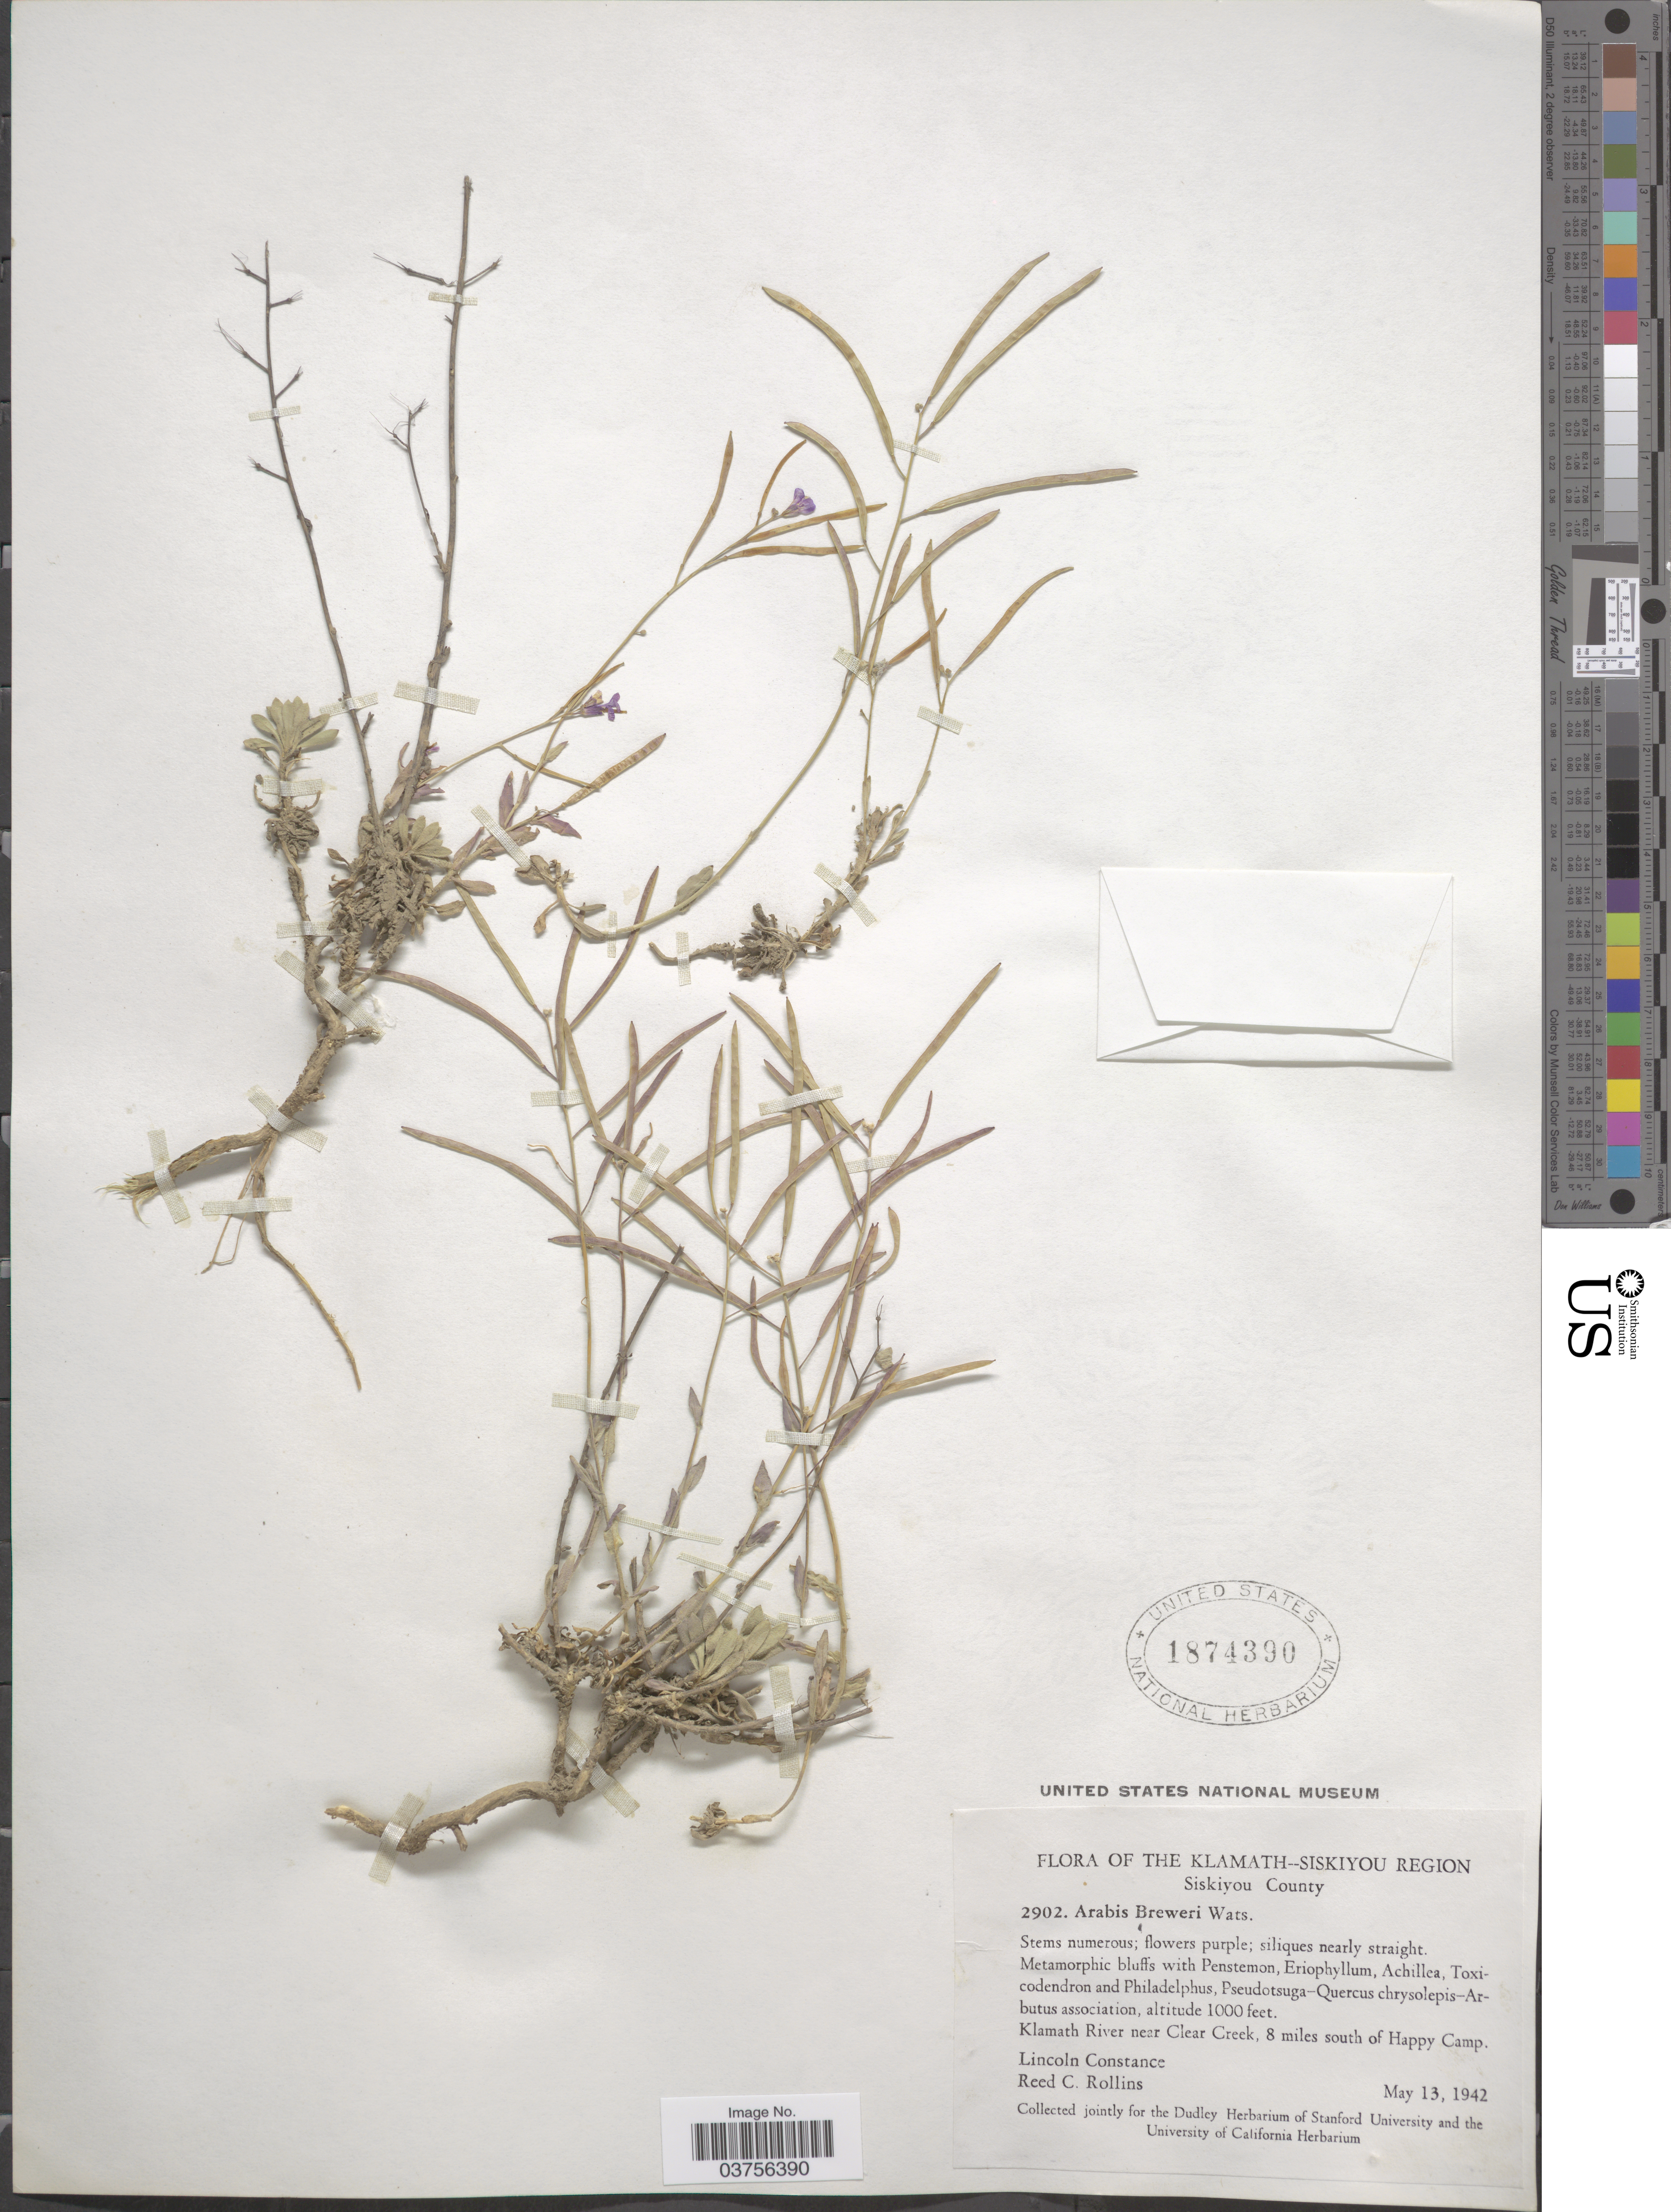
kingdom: Plantae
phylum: Tracheophyta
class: Magnoliopsida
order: Brassicales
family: Brassicaceae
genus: Arabis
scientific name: Arabis breweri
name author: S. Watson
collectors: L. Constance & R. C. Rollins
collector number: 2902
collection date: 1942-05-13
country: United States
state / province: California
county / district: Siskiyou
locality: The Klamath-Siskiyou Region. Siskiyou County. Klamath River near Clear Creek, 8 miles south of Happy Camp.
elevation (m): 305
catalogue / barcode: US 1874390